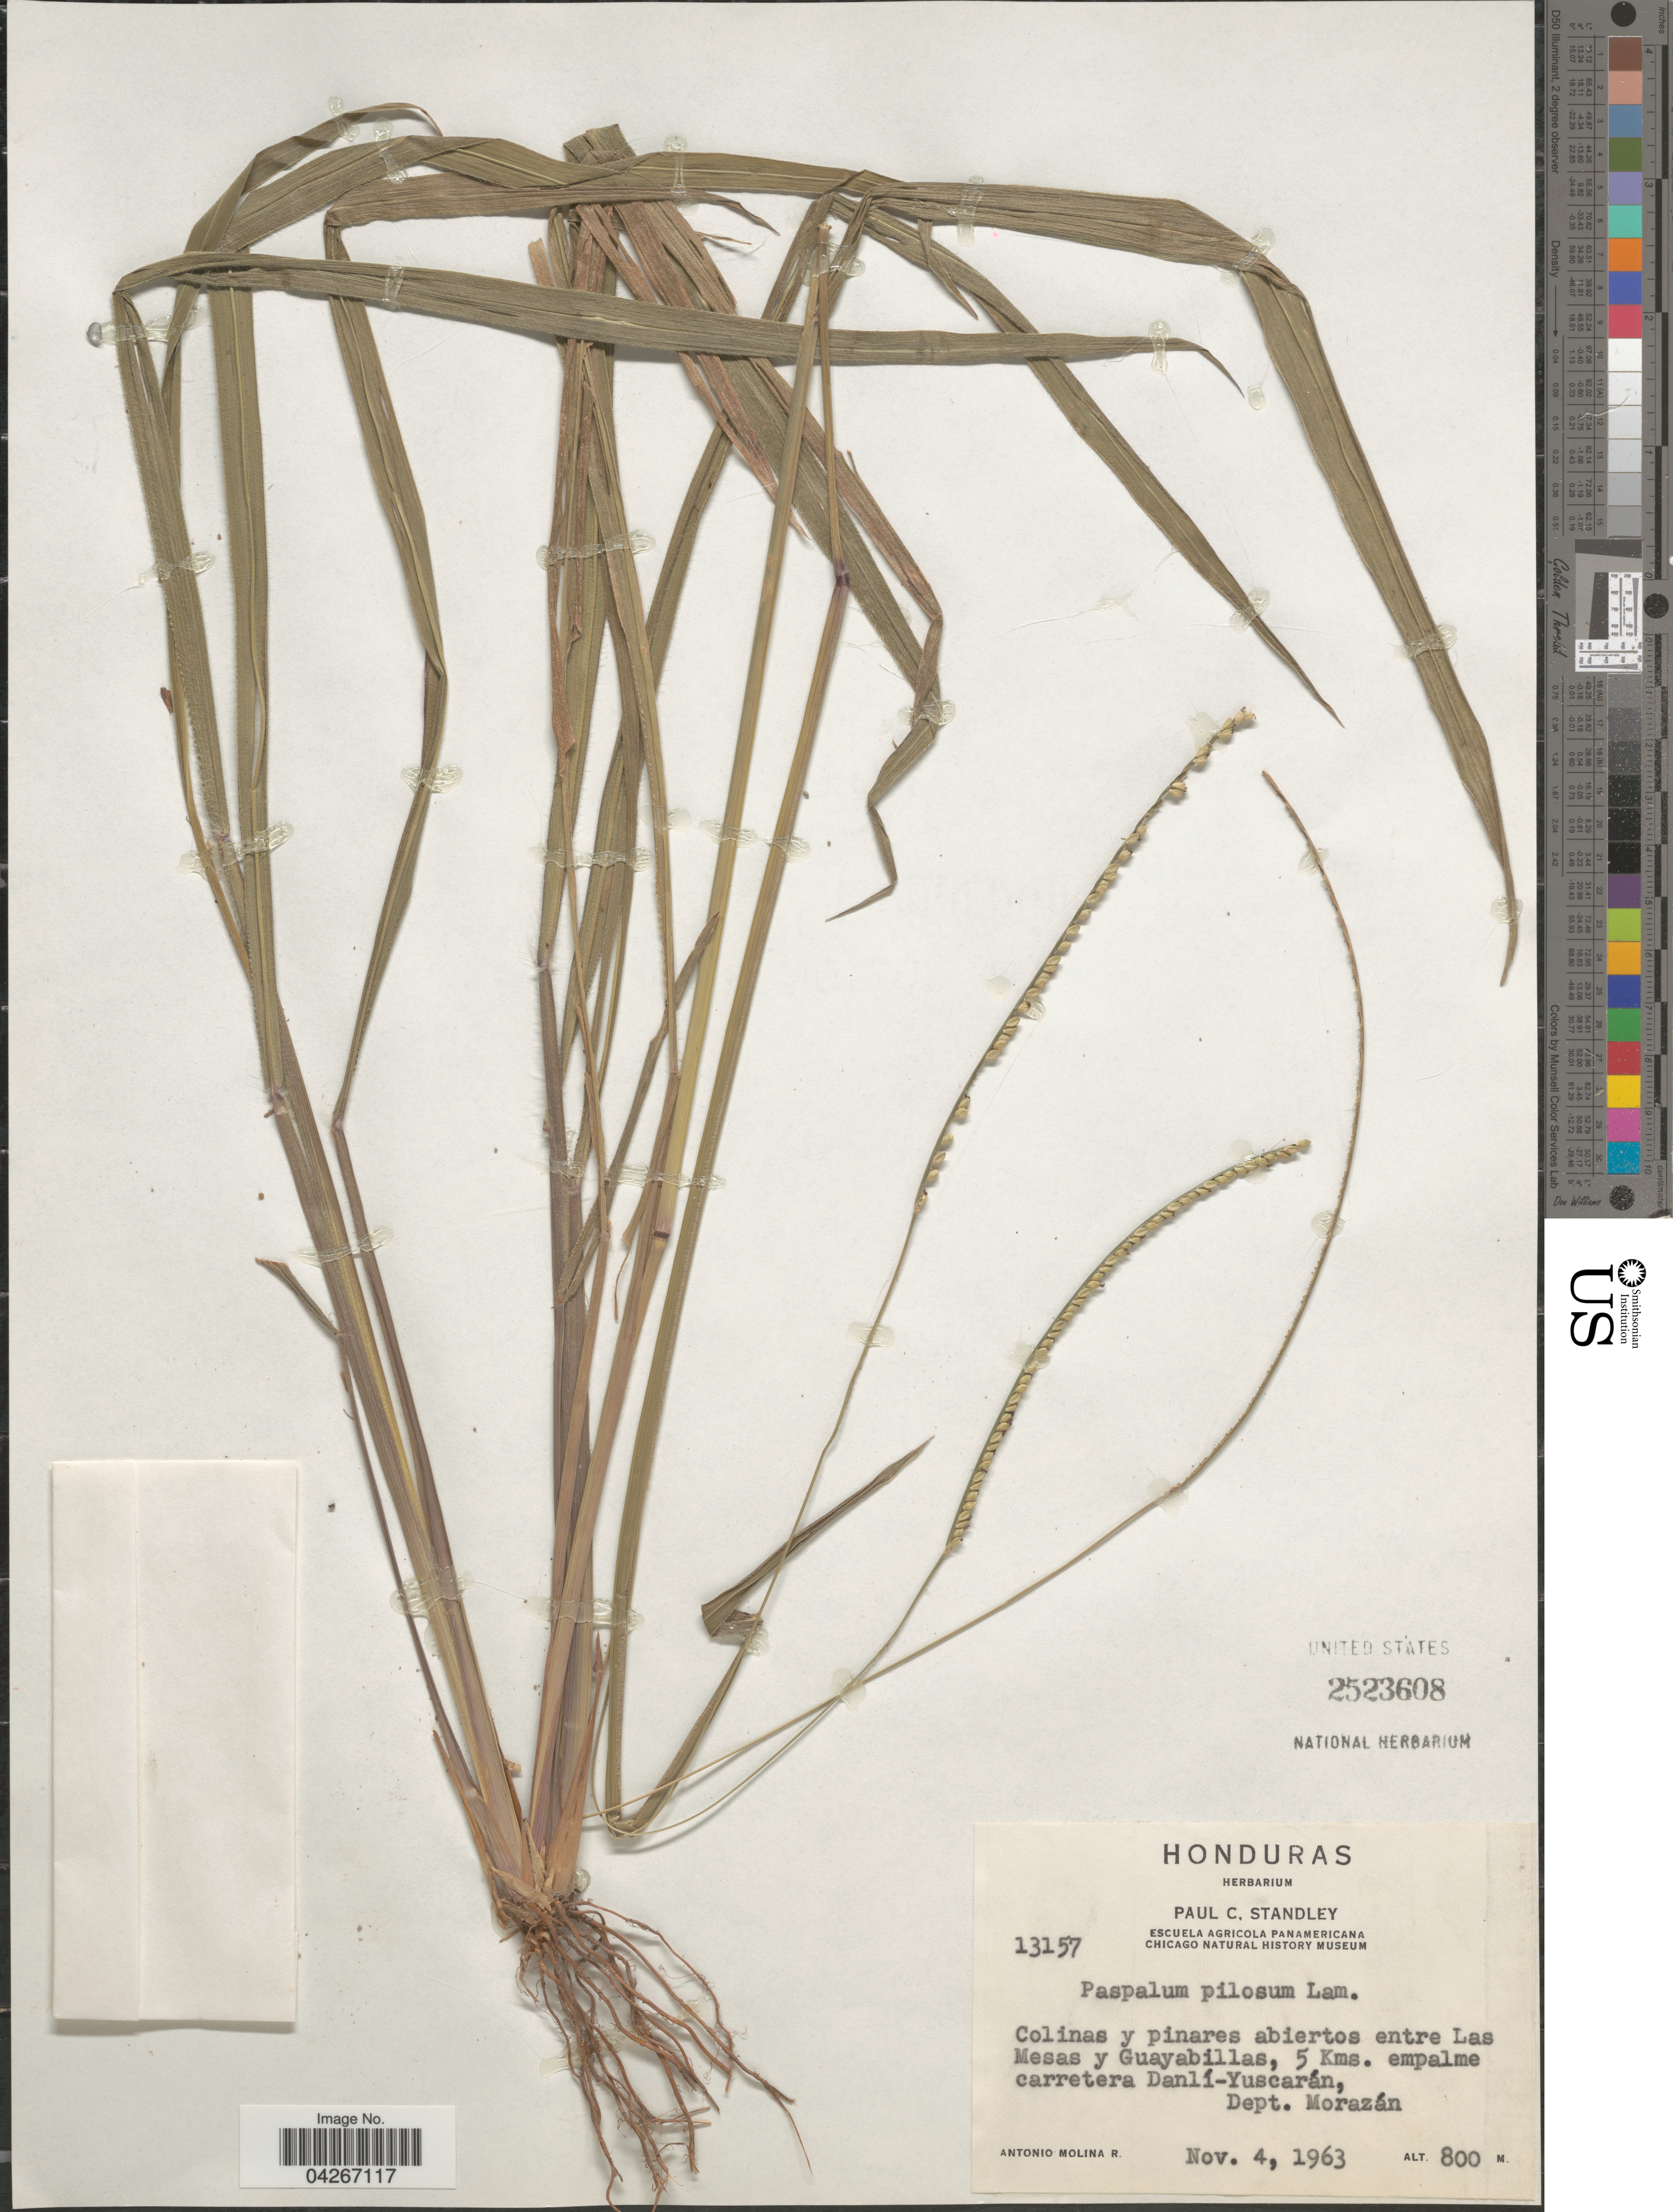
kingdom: Plantae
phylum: Tracheophyta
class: Liliopsida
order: Poales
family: Poaceae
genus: Paspalum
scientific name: Paspalum pilosum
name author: Lam.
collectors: A. Molina R.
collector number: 13157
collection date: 1963-11-04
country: Honduras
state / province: Fco. Morazán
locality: Colinas y pinares abiertos entre Las Mesas y Guayabillas, 5 Kms. Empalme carretera Danlí-Yuscarán, Dept. Morazán.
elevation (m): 800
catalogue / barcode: US 2523608